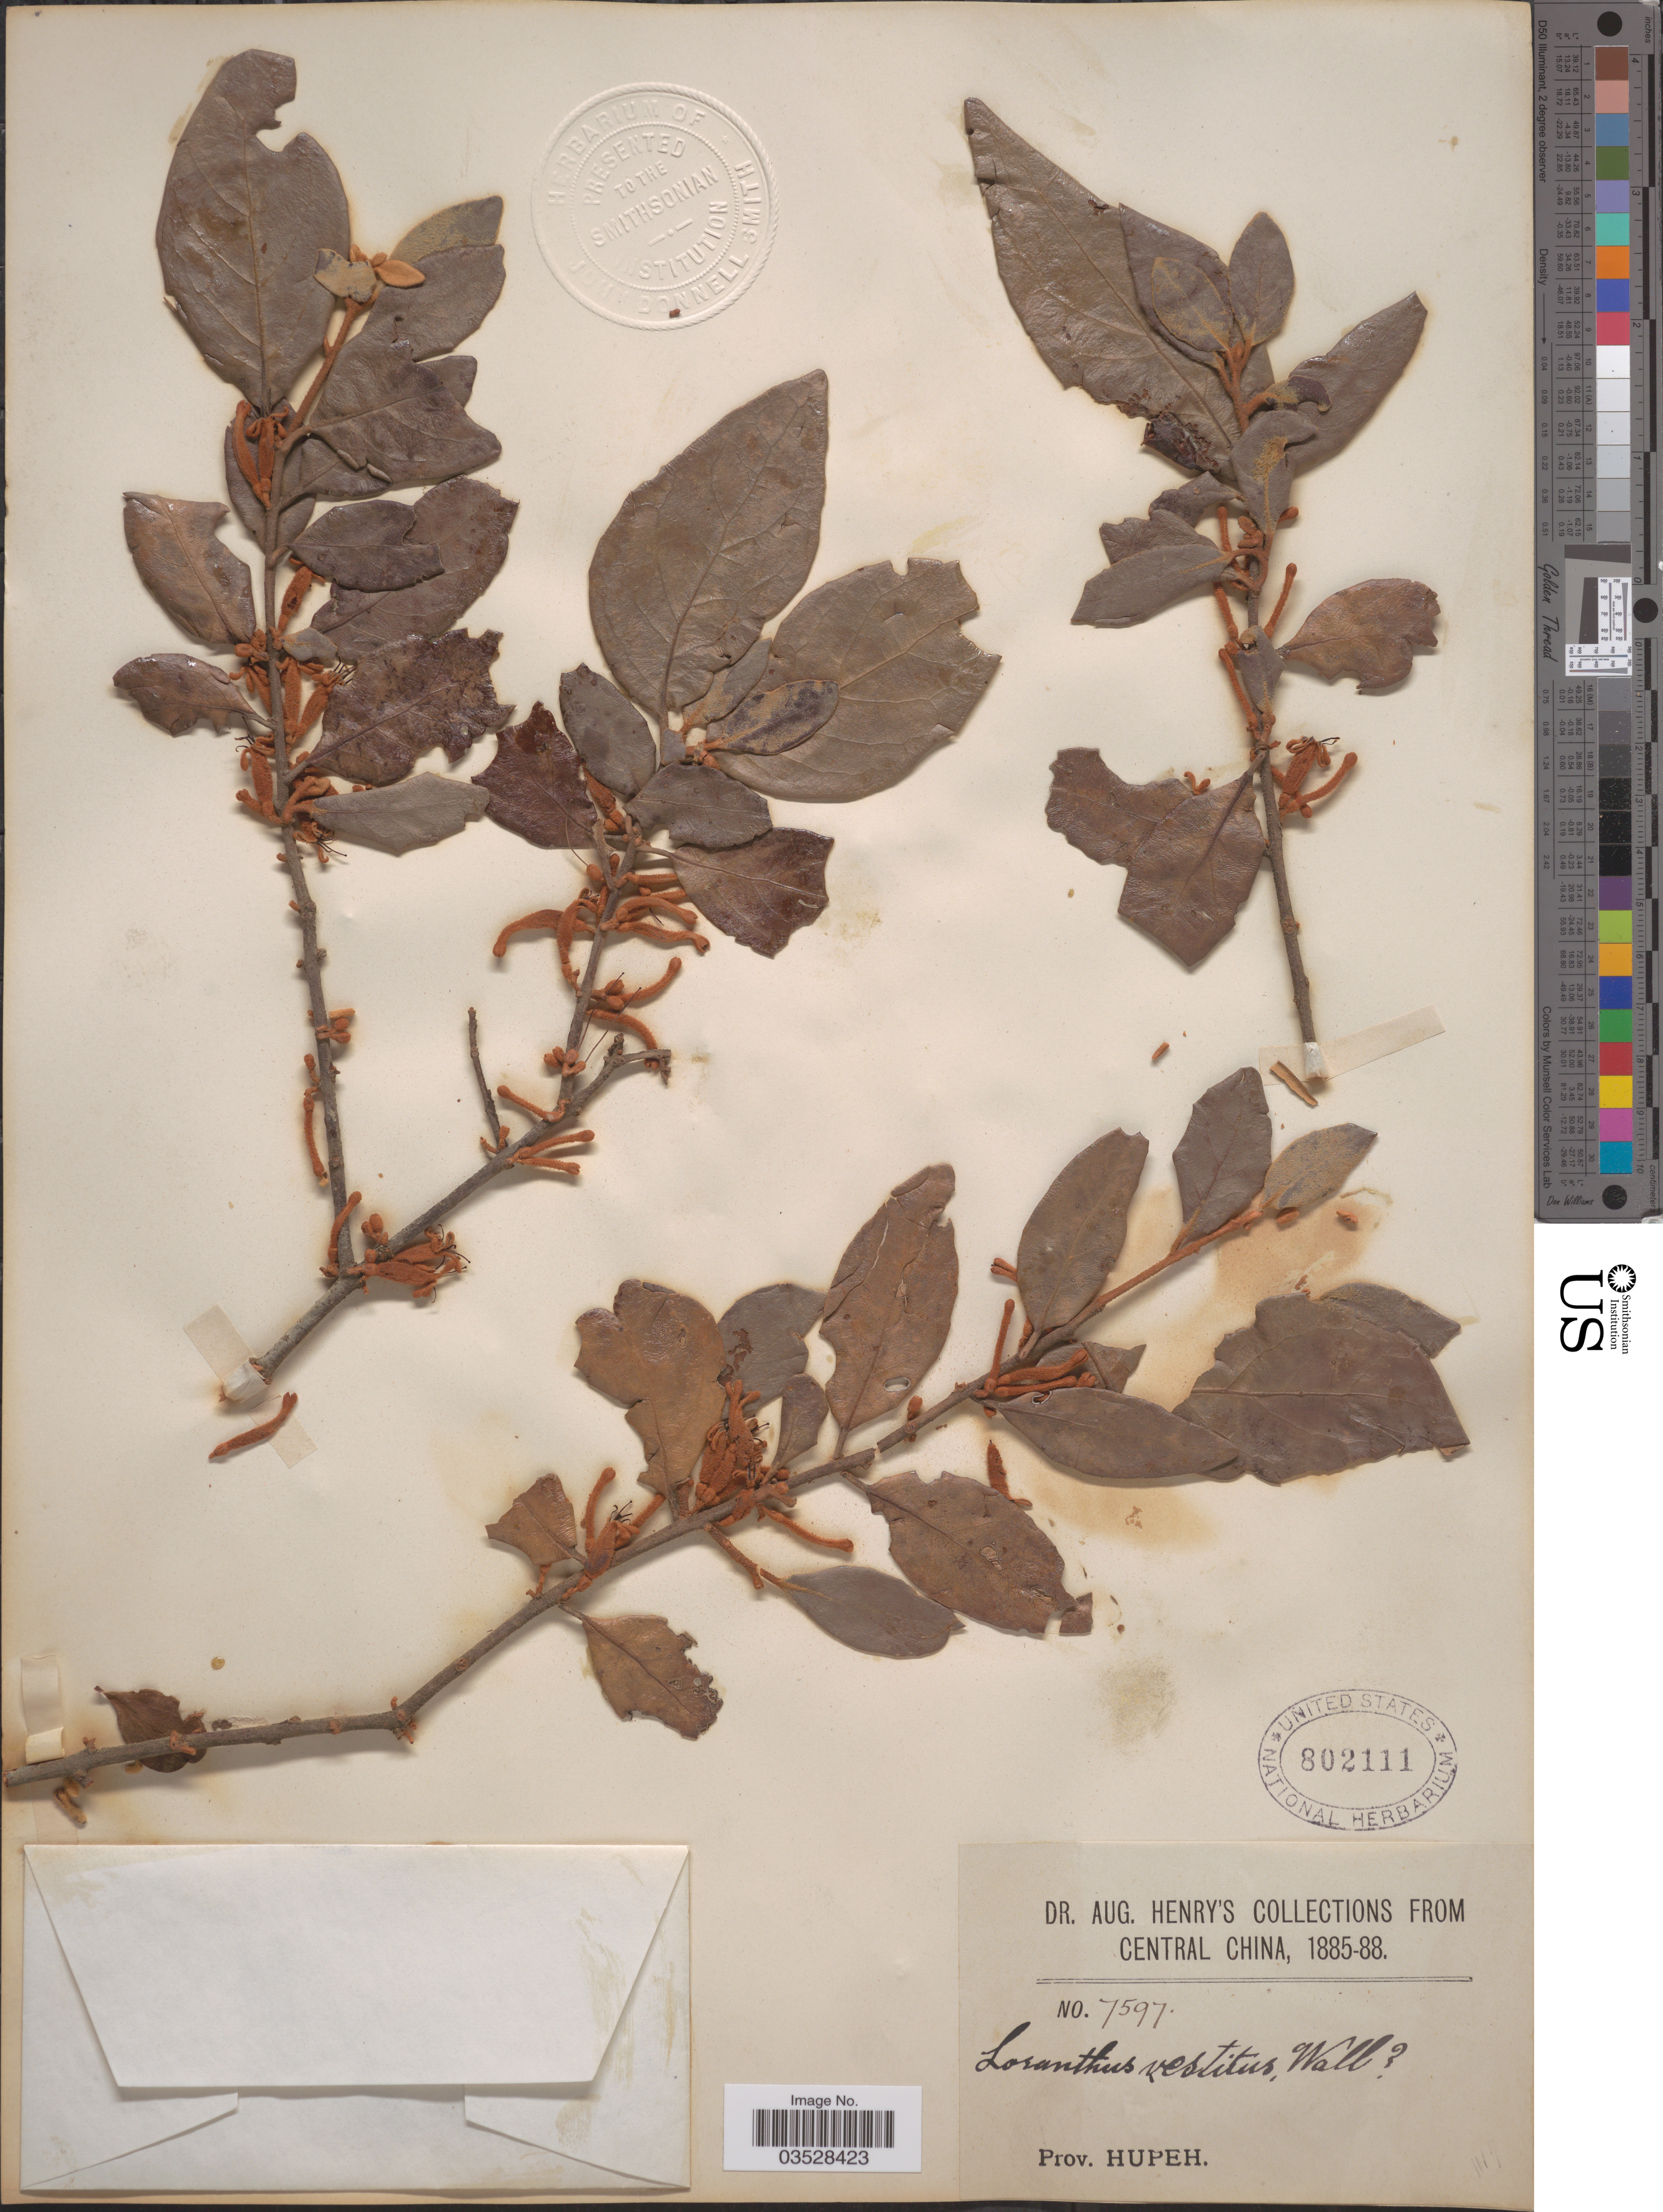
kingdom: Plantae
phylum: Tracheophyta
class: Magnoliopsida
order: Santalales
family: Loranthaceae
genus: Loranthus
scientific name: Loranthus vestitus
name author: Wall.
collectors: A. Henry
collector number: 7597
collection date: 1885/1888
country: China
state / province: Hubei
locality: Central China. Prov. Hupeh.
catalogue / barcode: US 802111